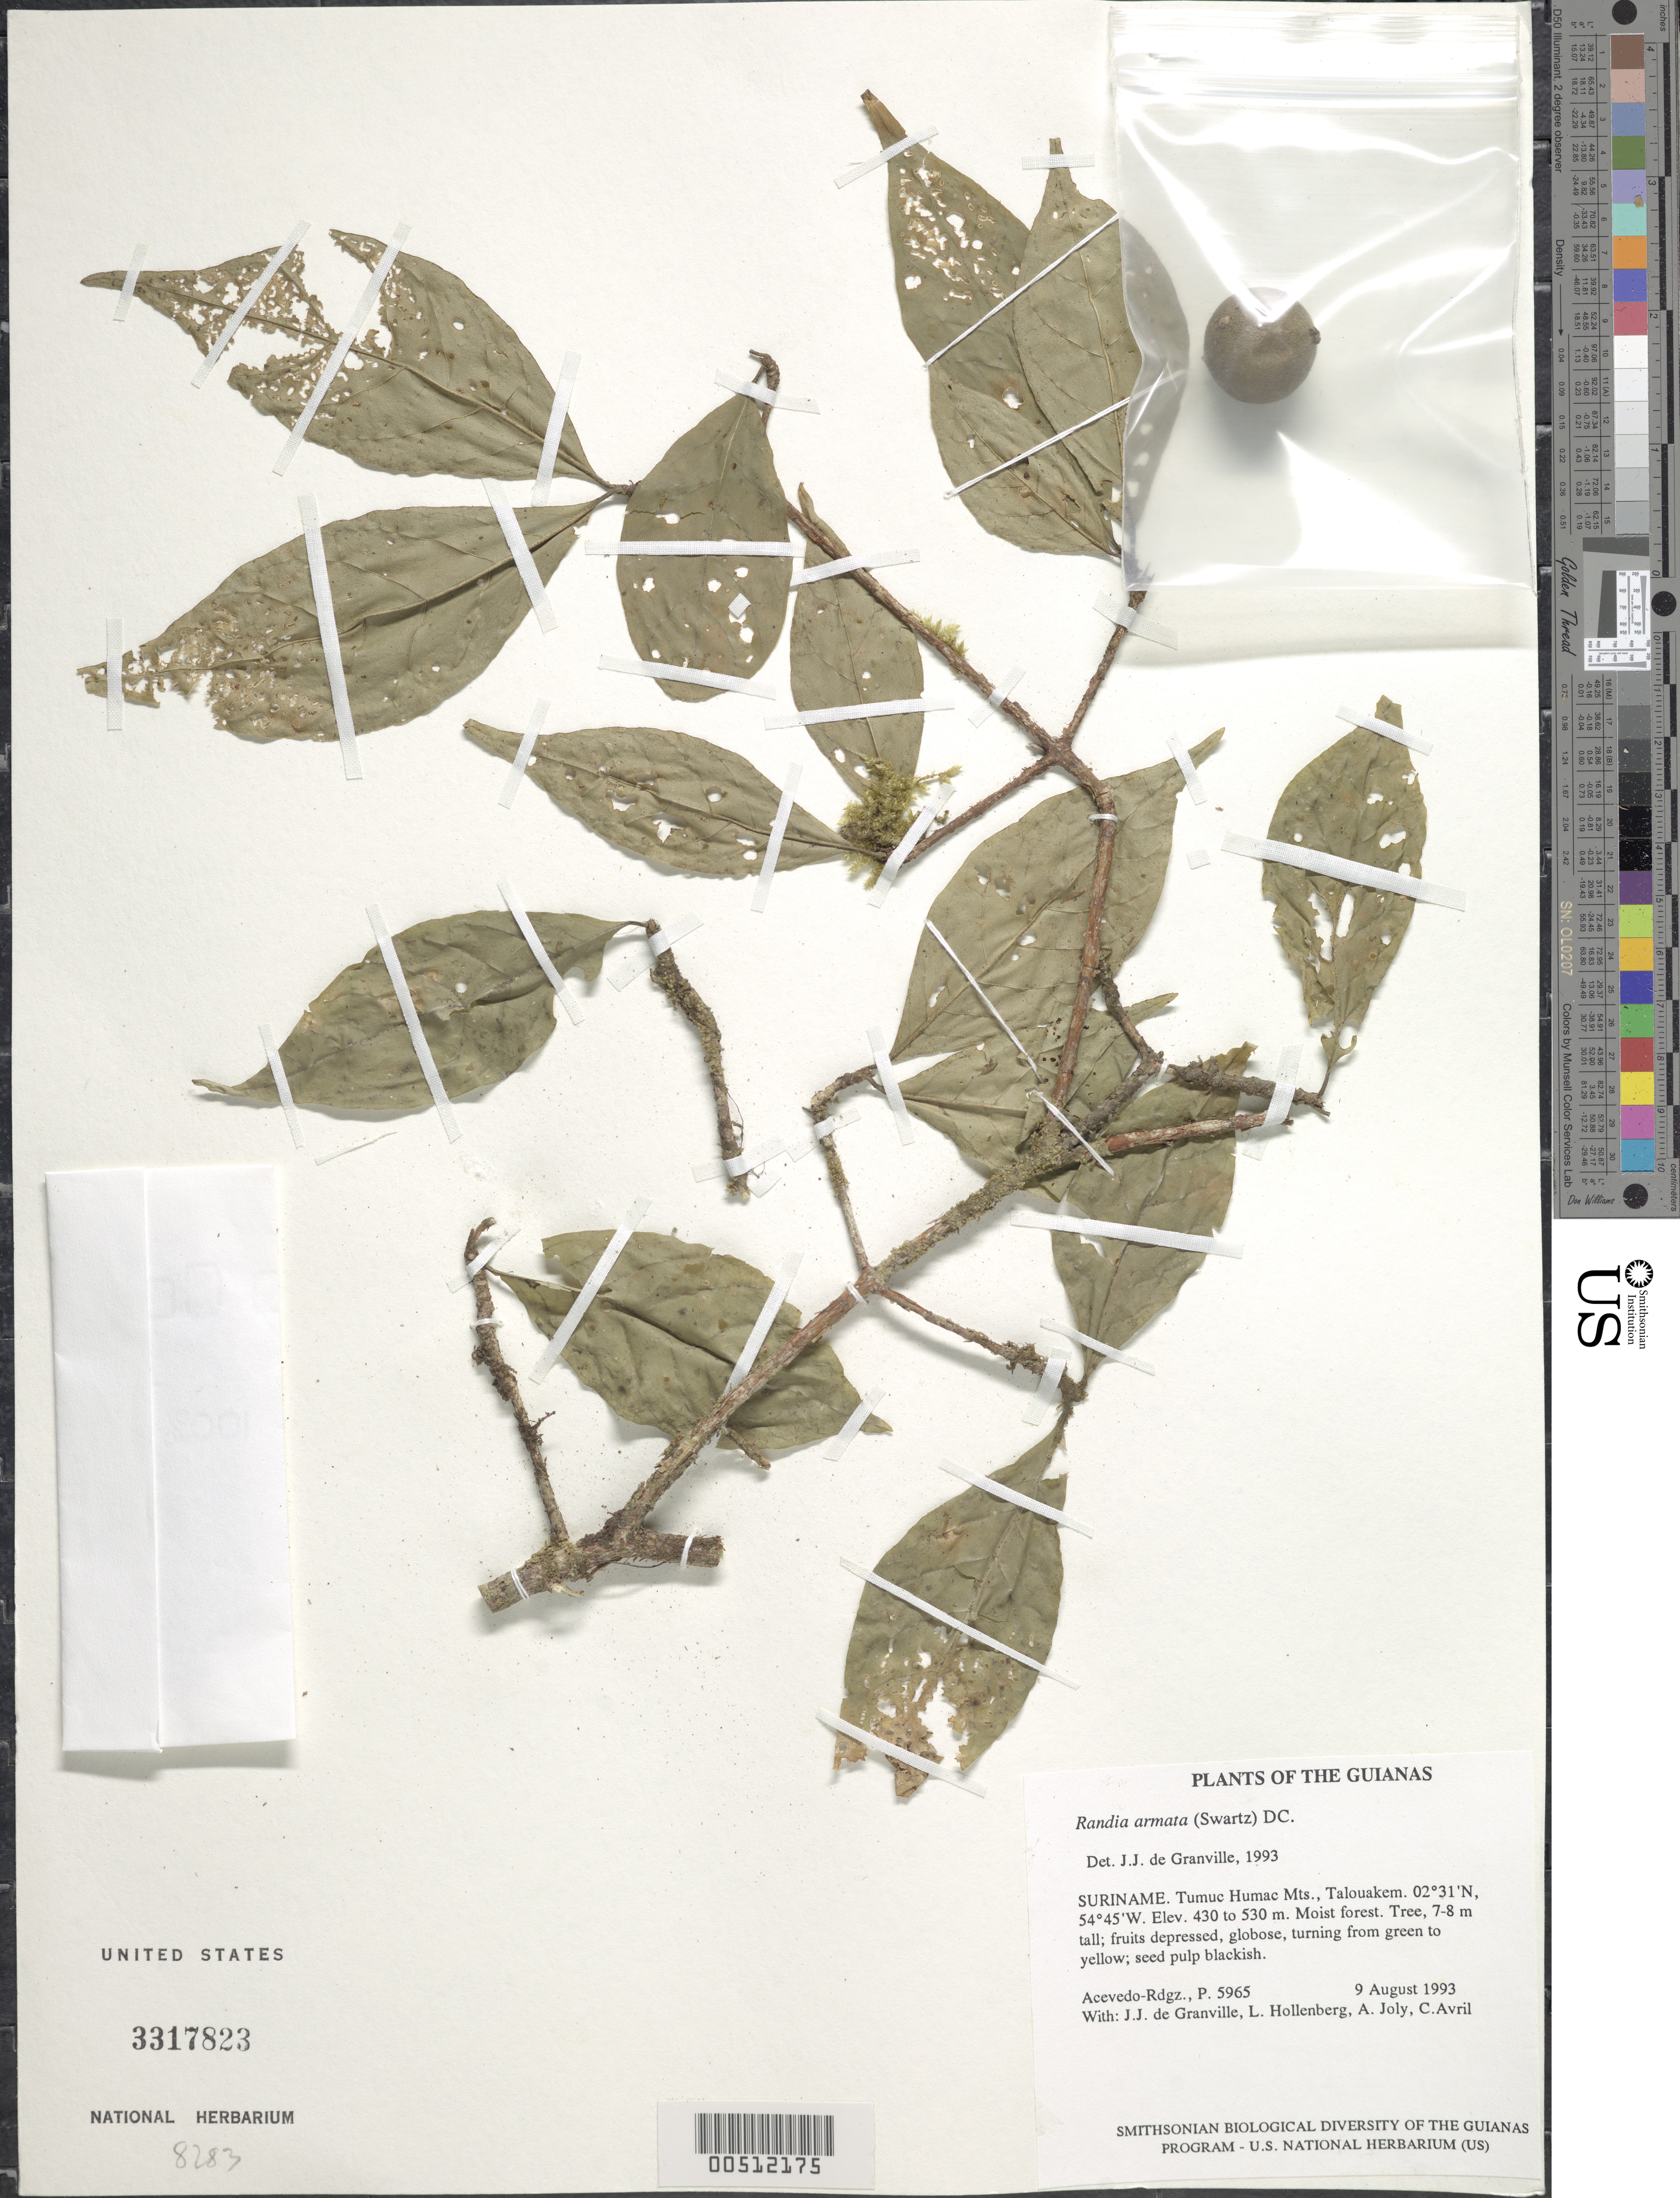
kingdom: Plantae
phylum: Tracheophyta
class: Magnoliopsida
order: Gentianales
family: Rubiaceae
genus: Randia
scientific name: Randia armata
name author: (Sw.) DC.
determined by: Granville, J. J. de, (CAY), Institut de Recherche pour le Developpement (IRD) (FRENCH GUIANA)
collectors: P. Acevedo-Rodr., J.-J. de Granville, A. Joly & L. Hollenberg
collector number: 5965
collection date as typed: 09 Aug 1993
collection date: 1993-08-09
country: Suriname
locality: Tumuc Humac Mts., Talouakem.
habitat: Moist forest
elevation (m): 430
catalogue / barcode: US 3317823